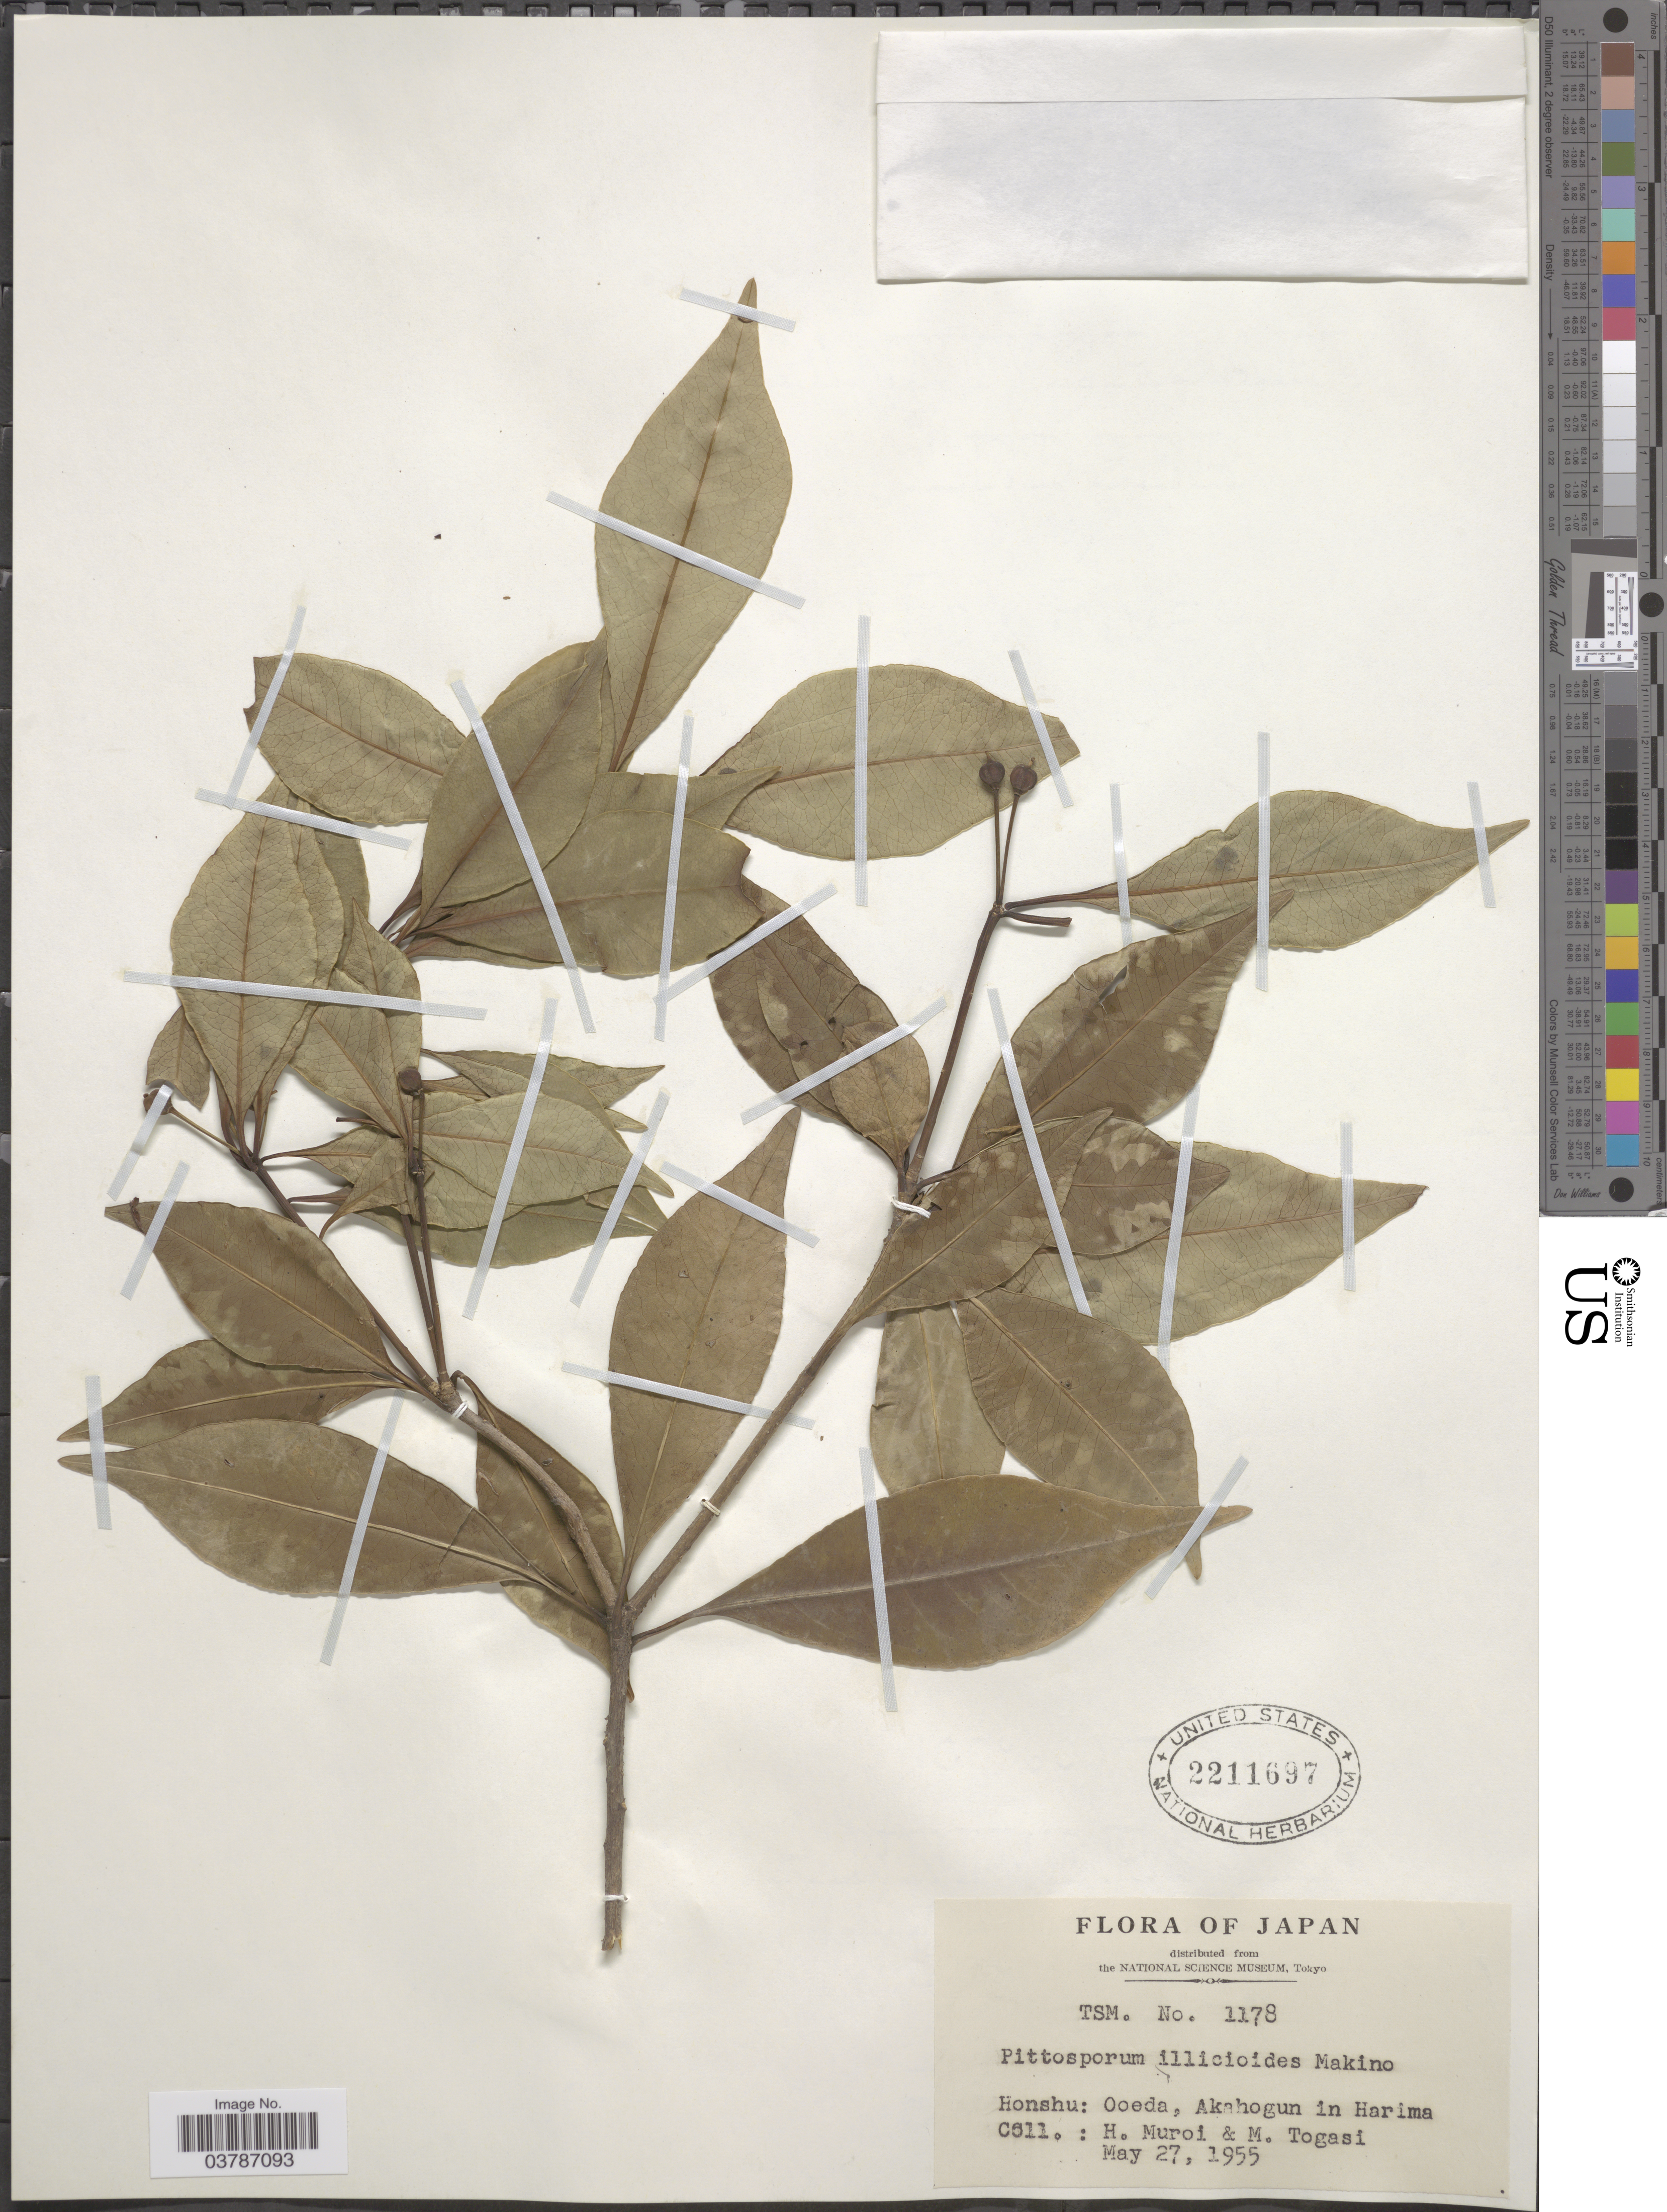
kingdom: Plantae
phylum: Tracheophyta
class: Magnoliopsida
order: Apiales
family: Pittosporaceae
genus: Pittosporum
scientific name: Pittosporum illicioides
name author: Makino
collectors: H. Muroi & M. Togasi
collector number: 1178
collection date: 1955-05-27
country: Japan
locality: Honshu: Ooeda, Akahogun in Harima.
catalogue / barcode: US 2211697